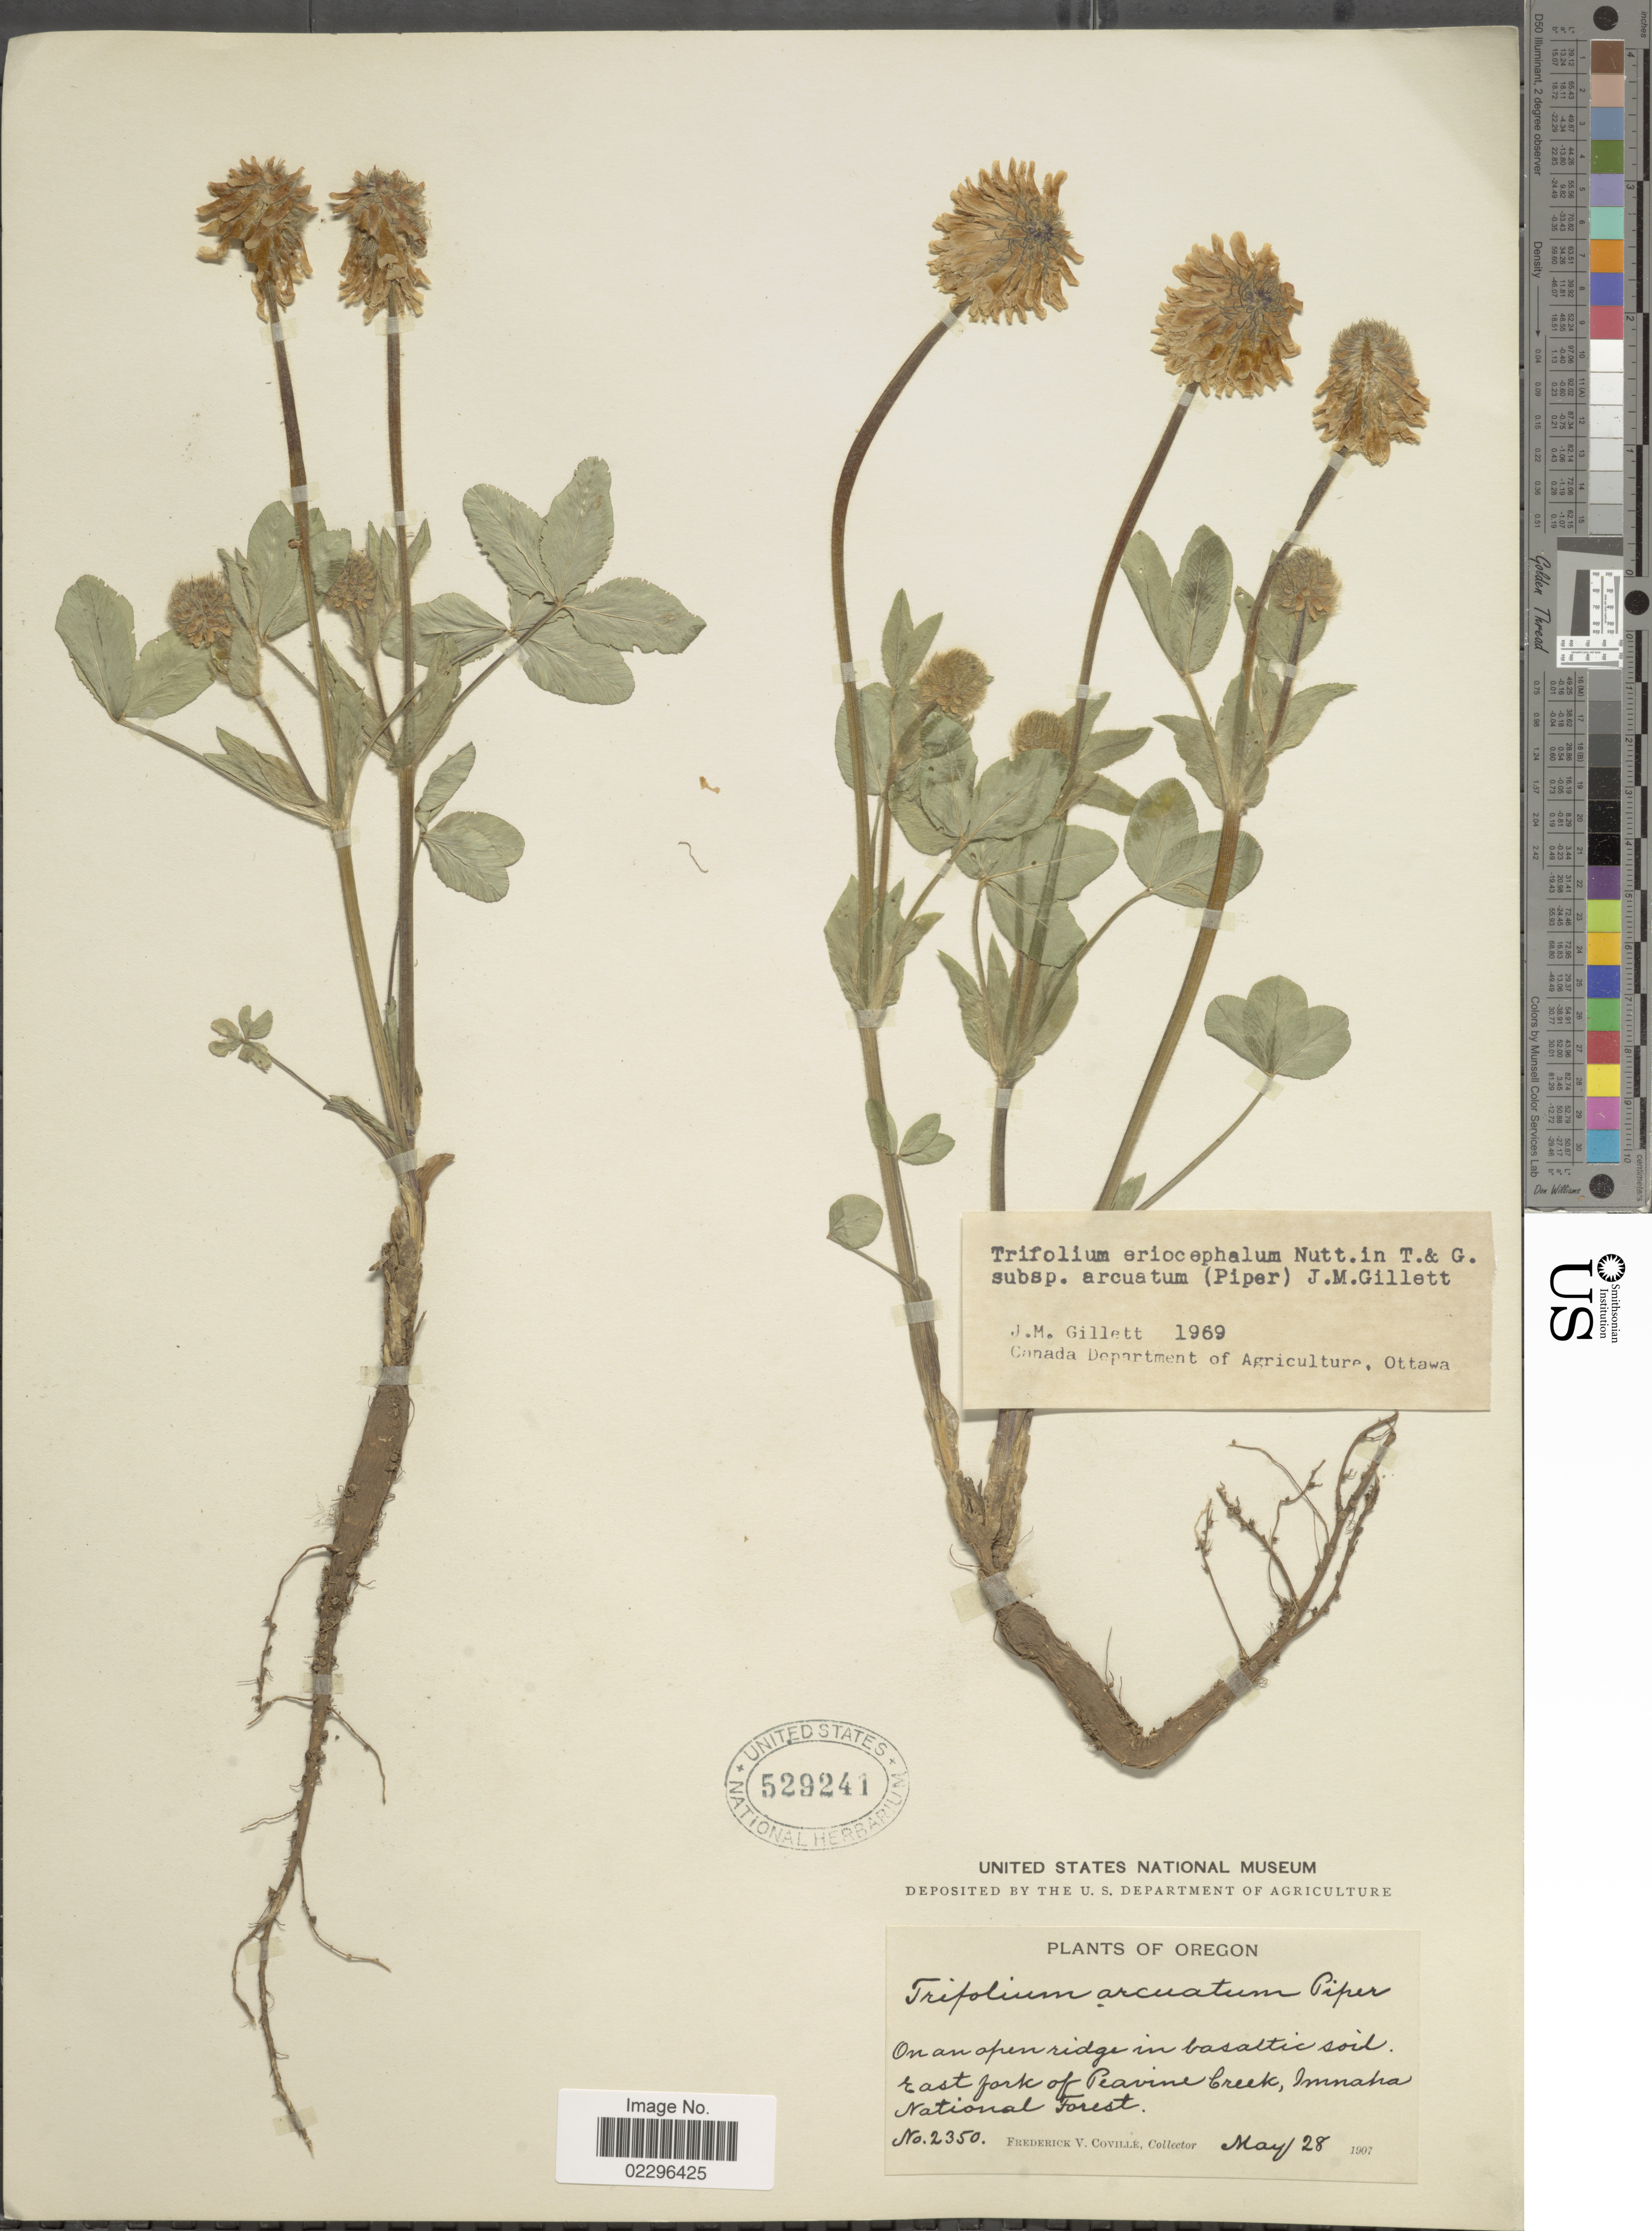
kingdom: Plantae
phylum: Tracheophyta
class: Magnoliopsida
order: Fabales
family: Fabaceae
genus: Trifolium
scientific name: Trifolium eriocephalum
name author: Nutt.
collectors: F. V. Coville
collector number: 2350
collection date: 1907-05-28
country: United States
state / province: Oregon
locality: East Fork of Peavine Creek, Imnaha National Forest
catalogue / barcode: US 529241